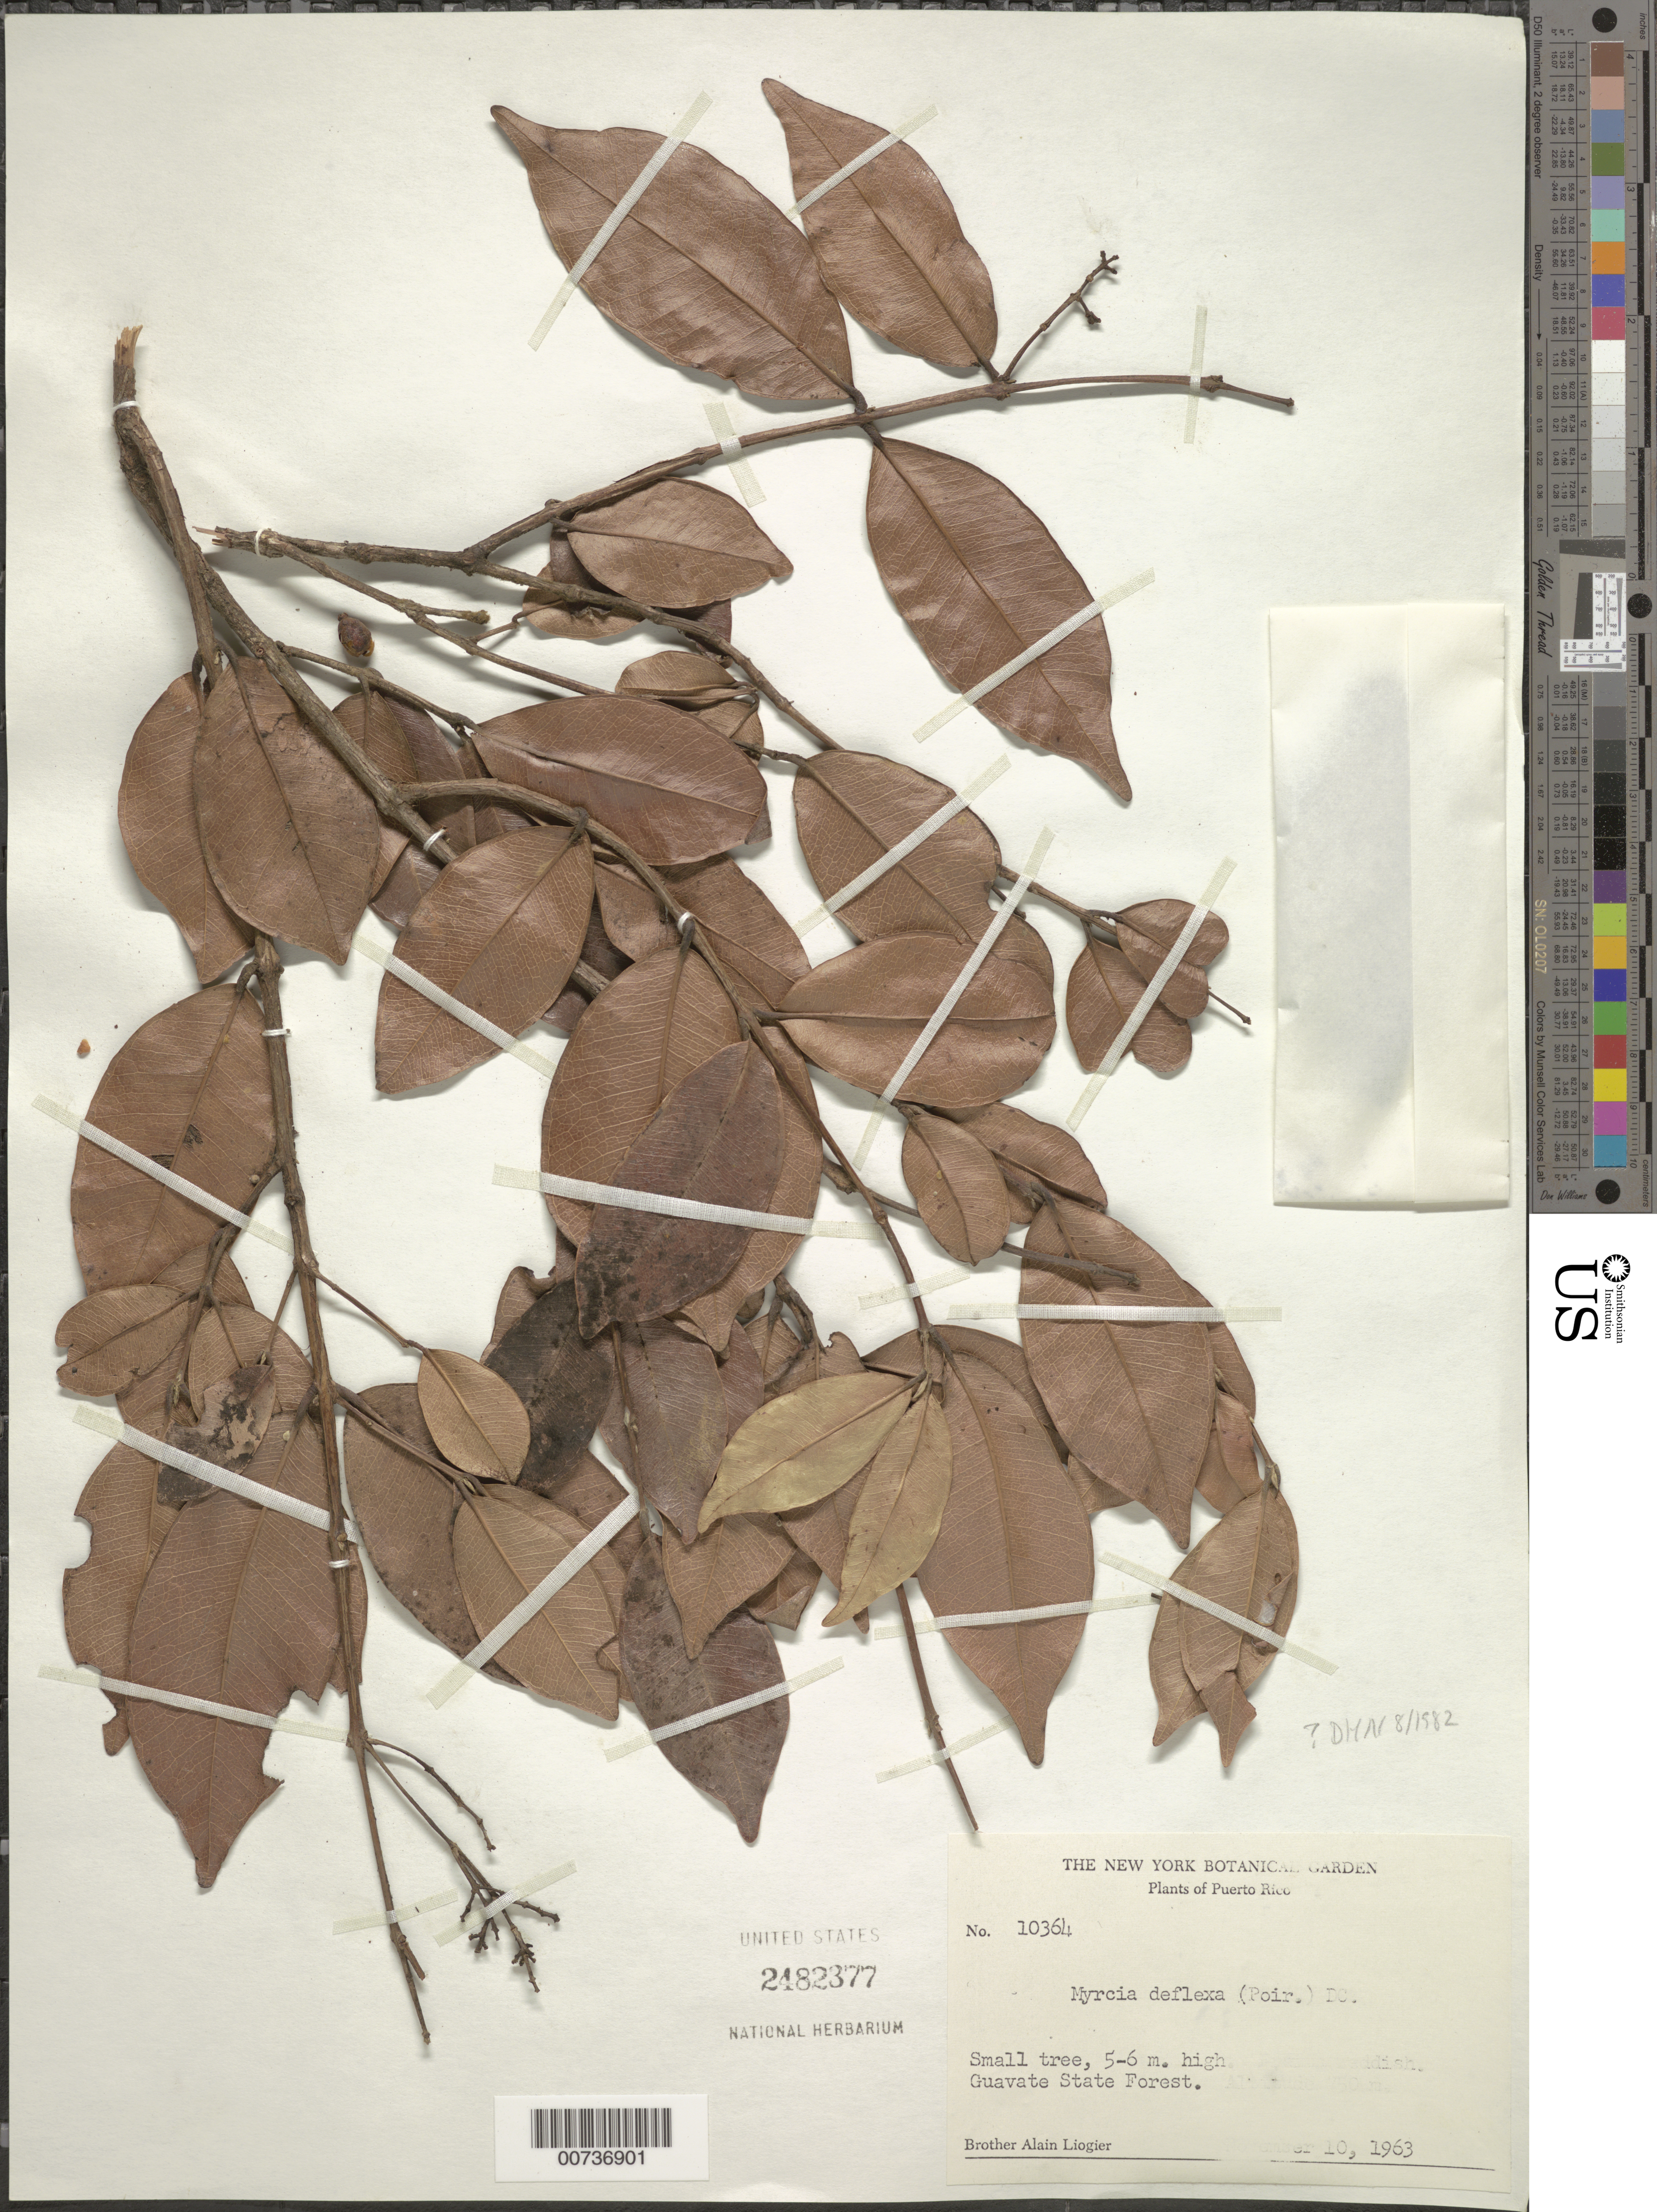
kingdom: Plantae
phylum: Tracheophyta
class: Magnoliopsida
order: Myrtales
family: Myrtaceae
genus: Myrcia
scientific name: Myrcia deflexa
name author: (Poir.) DC.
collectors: A. H. Liogier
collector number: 10364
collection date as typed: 10 Dec 1963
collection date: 1963-12-10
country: Puerto Rico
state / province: Cayey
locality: Guavate State Forest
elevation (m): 750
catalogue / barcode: US 2482377